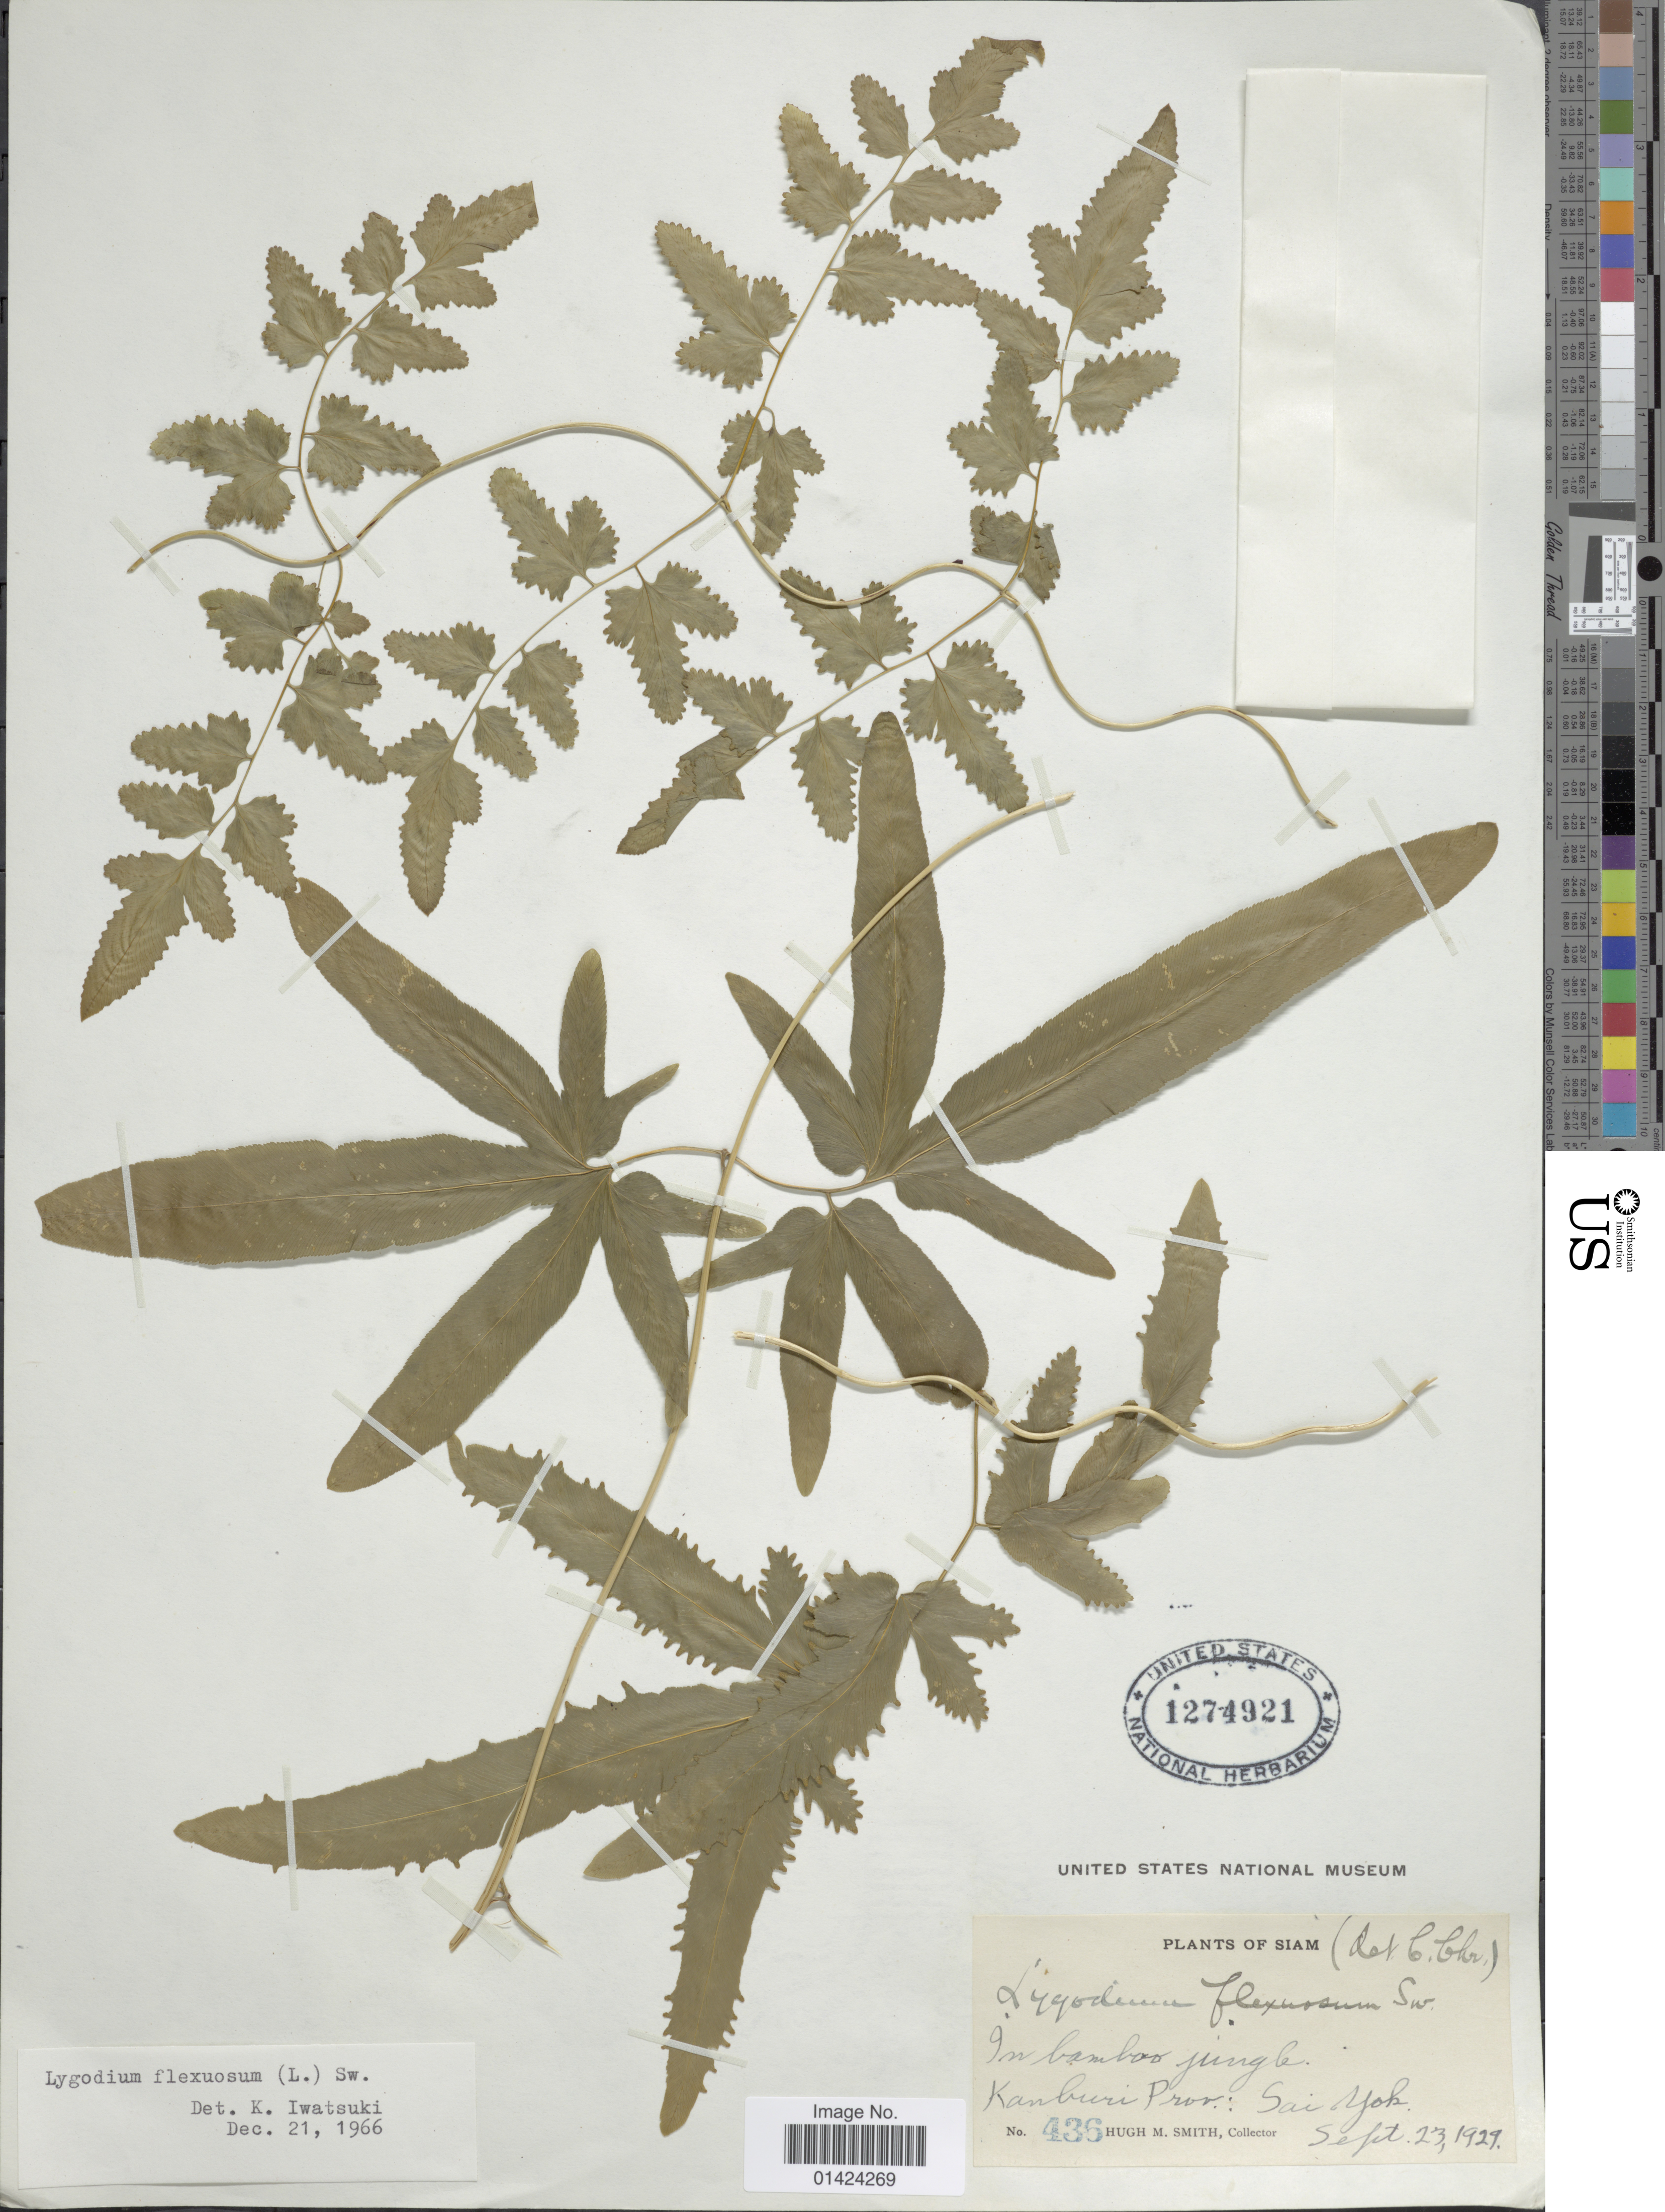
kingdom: Plantae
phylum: Tracheophyta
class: Polypodiopsida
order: Schizaeales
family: Lygodiaceae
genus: Lygodium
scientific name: Lygodium flexuosum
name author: Sw.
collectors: H. M. Smith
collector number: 436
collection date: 1929-09-23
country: Thailand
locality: Siam. In bamboo jungle. Kanburi Prov.: Sai Yok.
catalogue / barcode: US 1274921